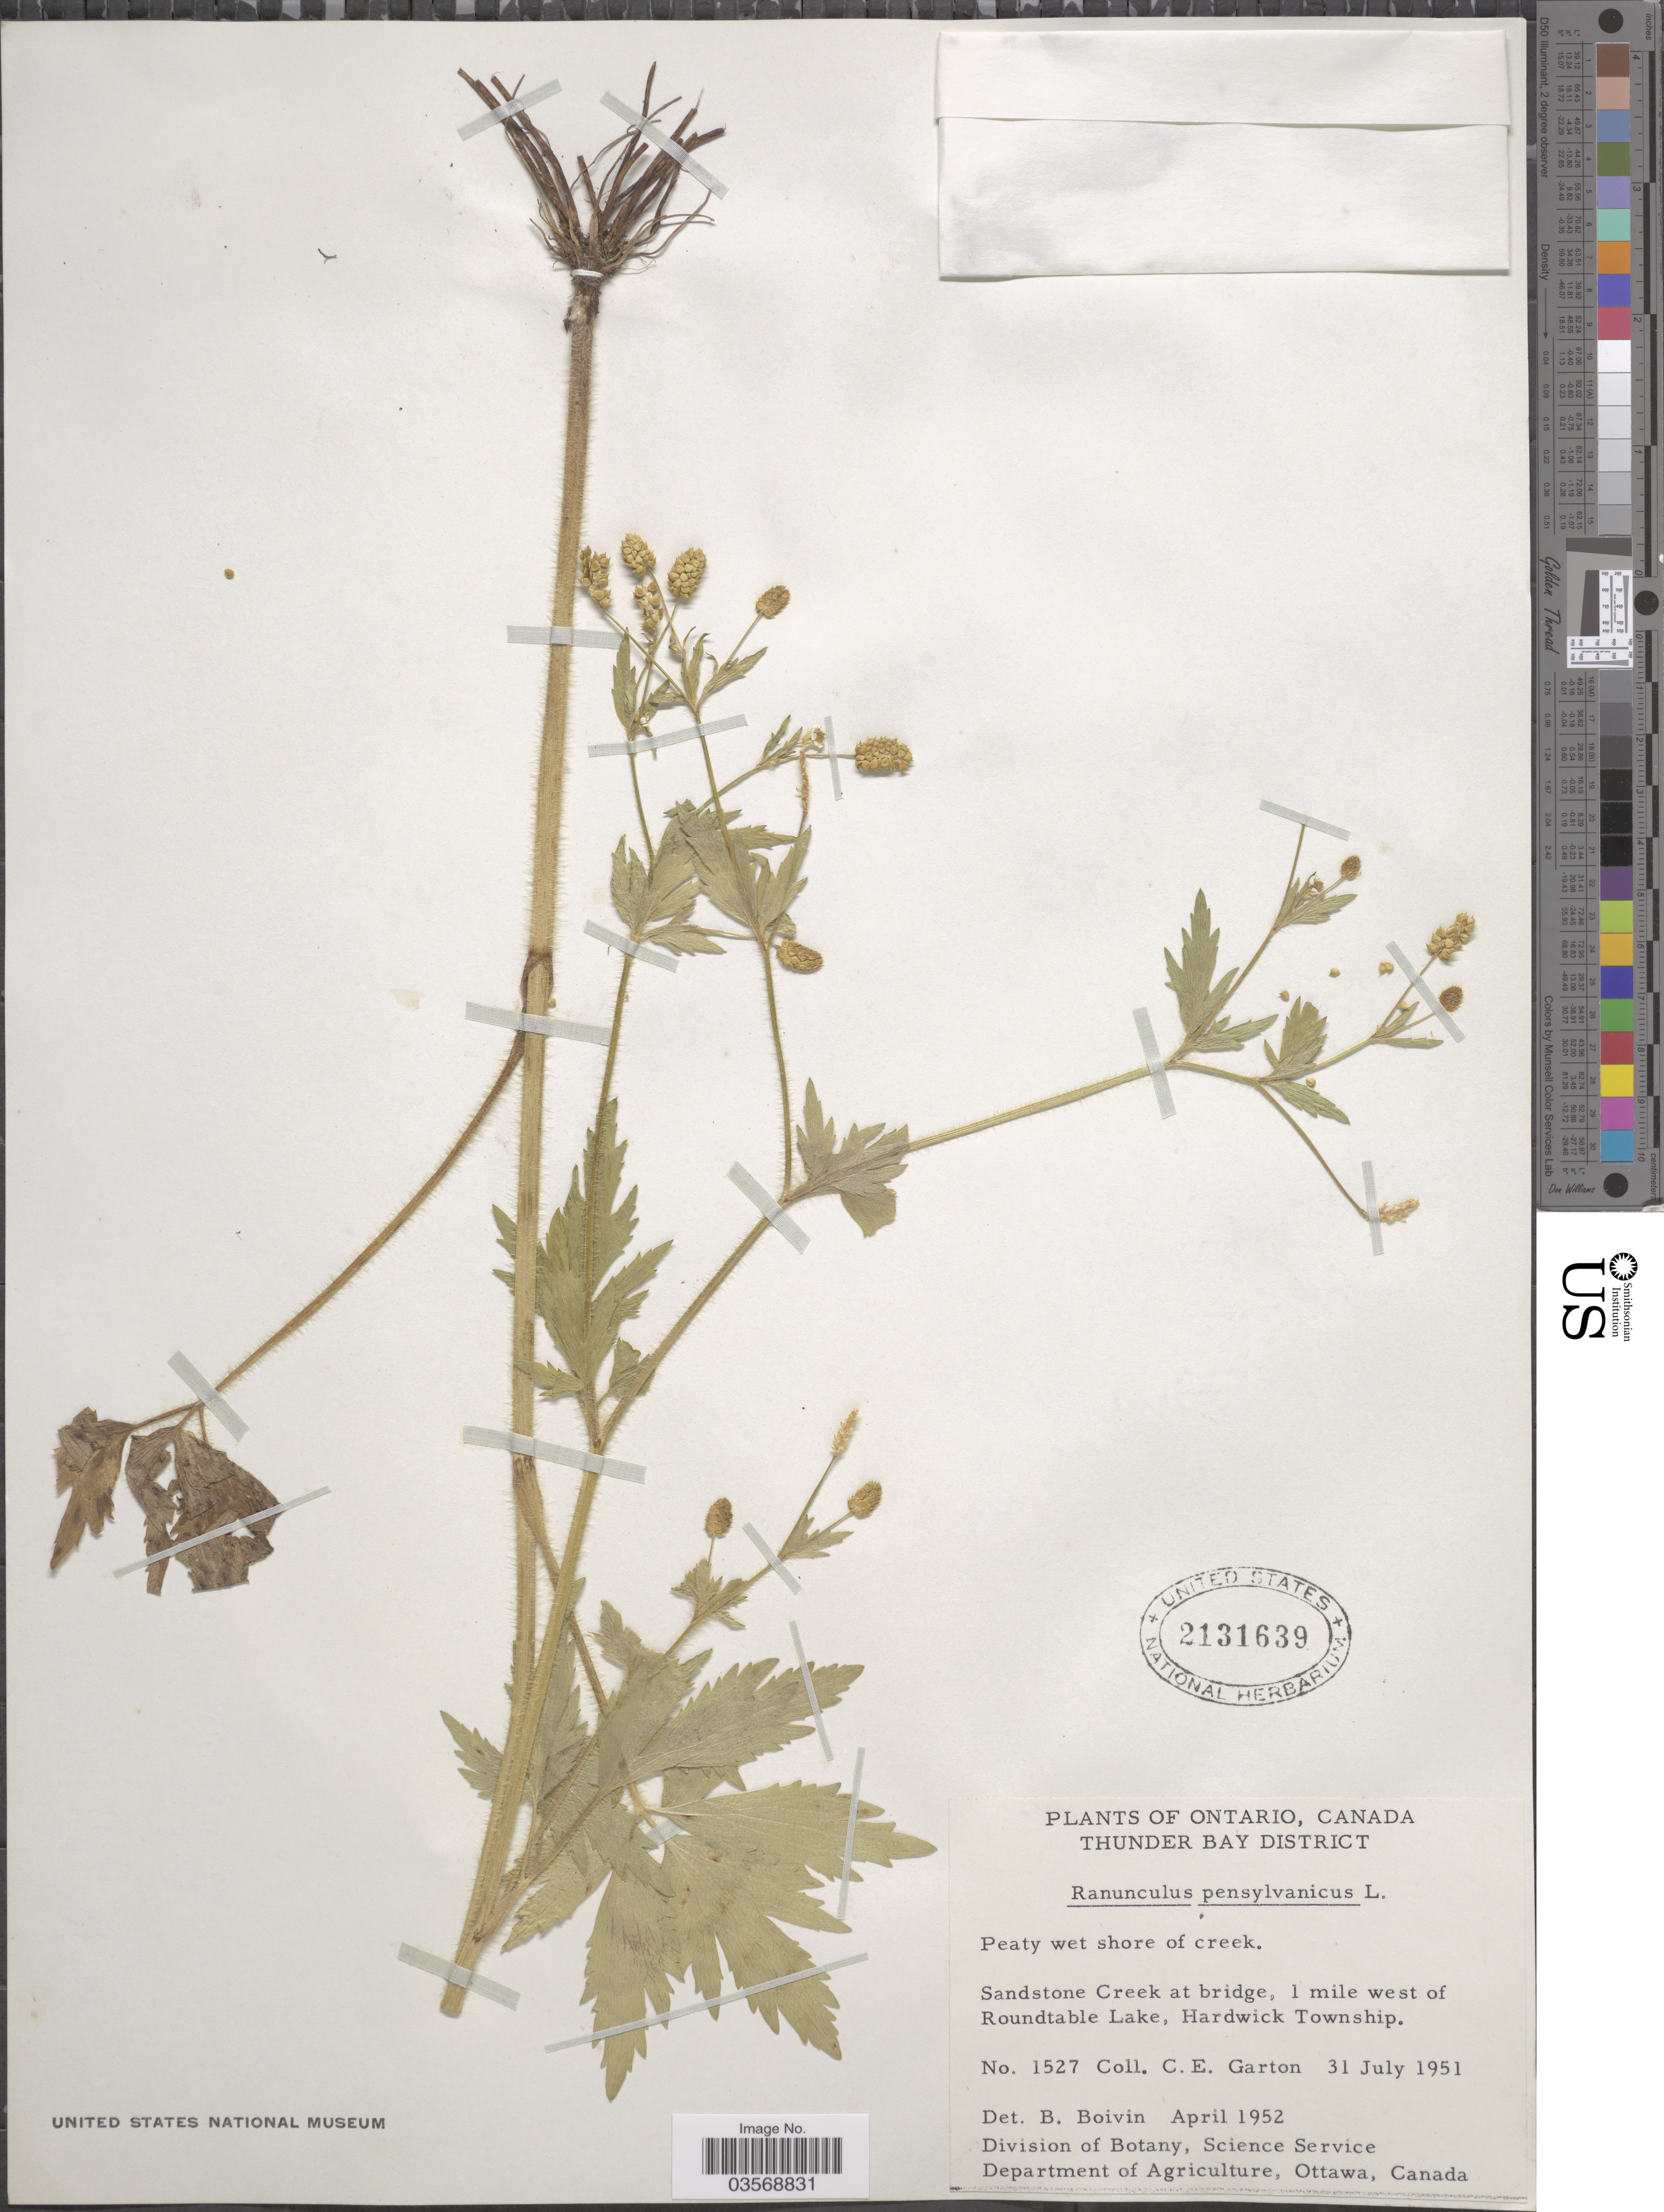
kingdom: Plantae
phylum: Tracheophyta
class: Magnoliopsida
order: Ranunculales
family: Ranunculaceae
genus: Ranunculus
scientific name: Ranunculus pensylvanicus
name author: L. f.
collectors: C. E. Garton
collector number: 1527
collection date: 1951-07-31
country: Canada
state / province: Ontario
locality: Thunder Bay District. Sandstone Creek at bridge, 1 mile west of Roundtable Lake, Hardwick Township.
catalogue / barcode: US 2131639